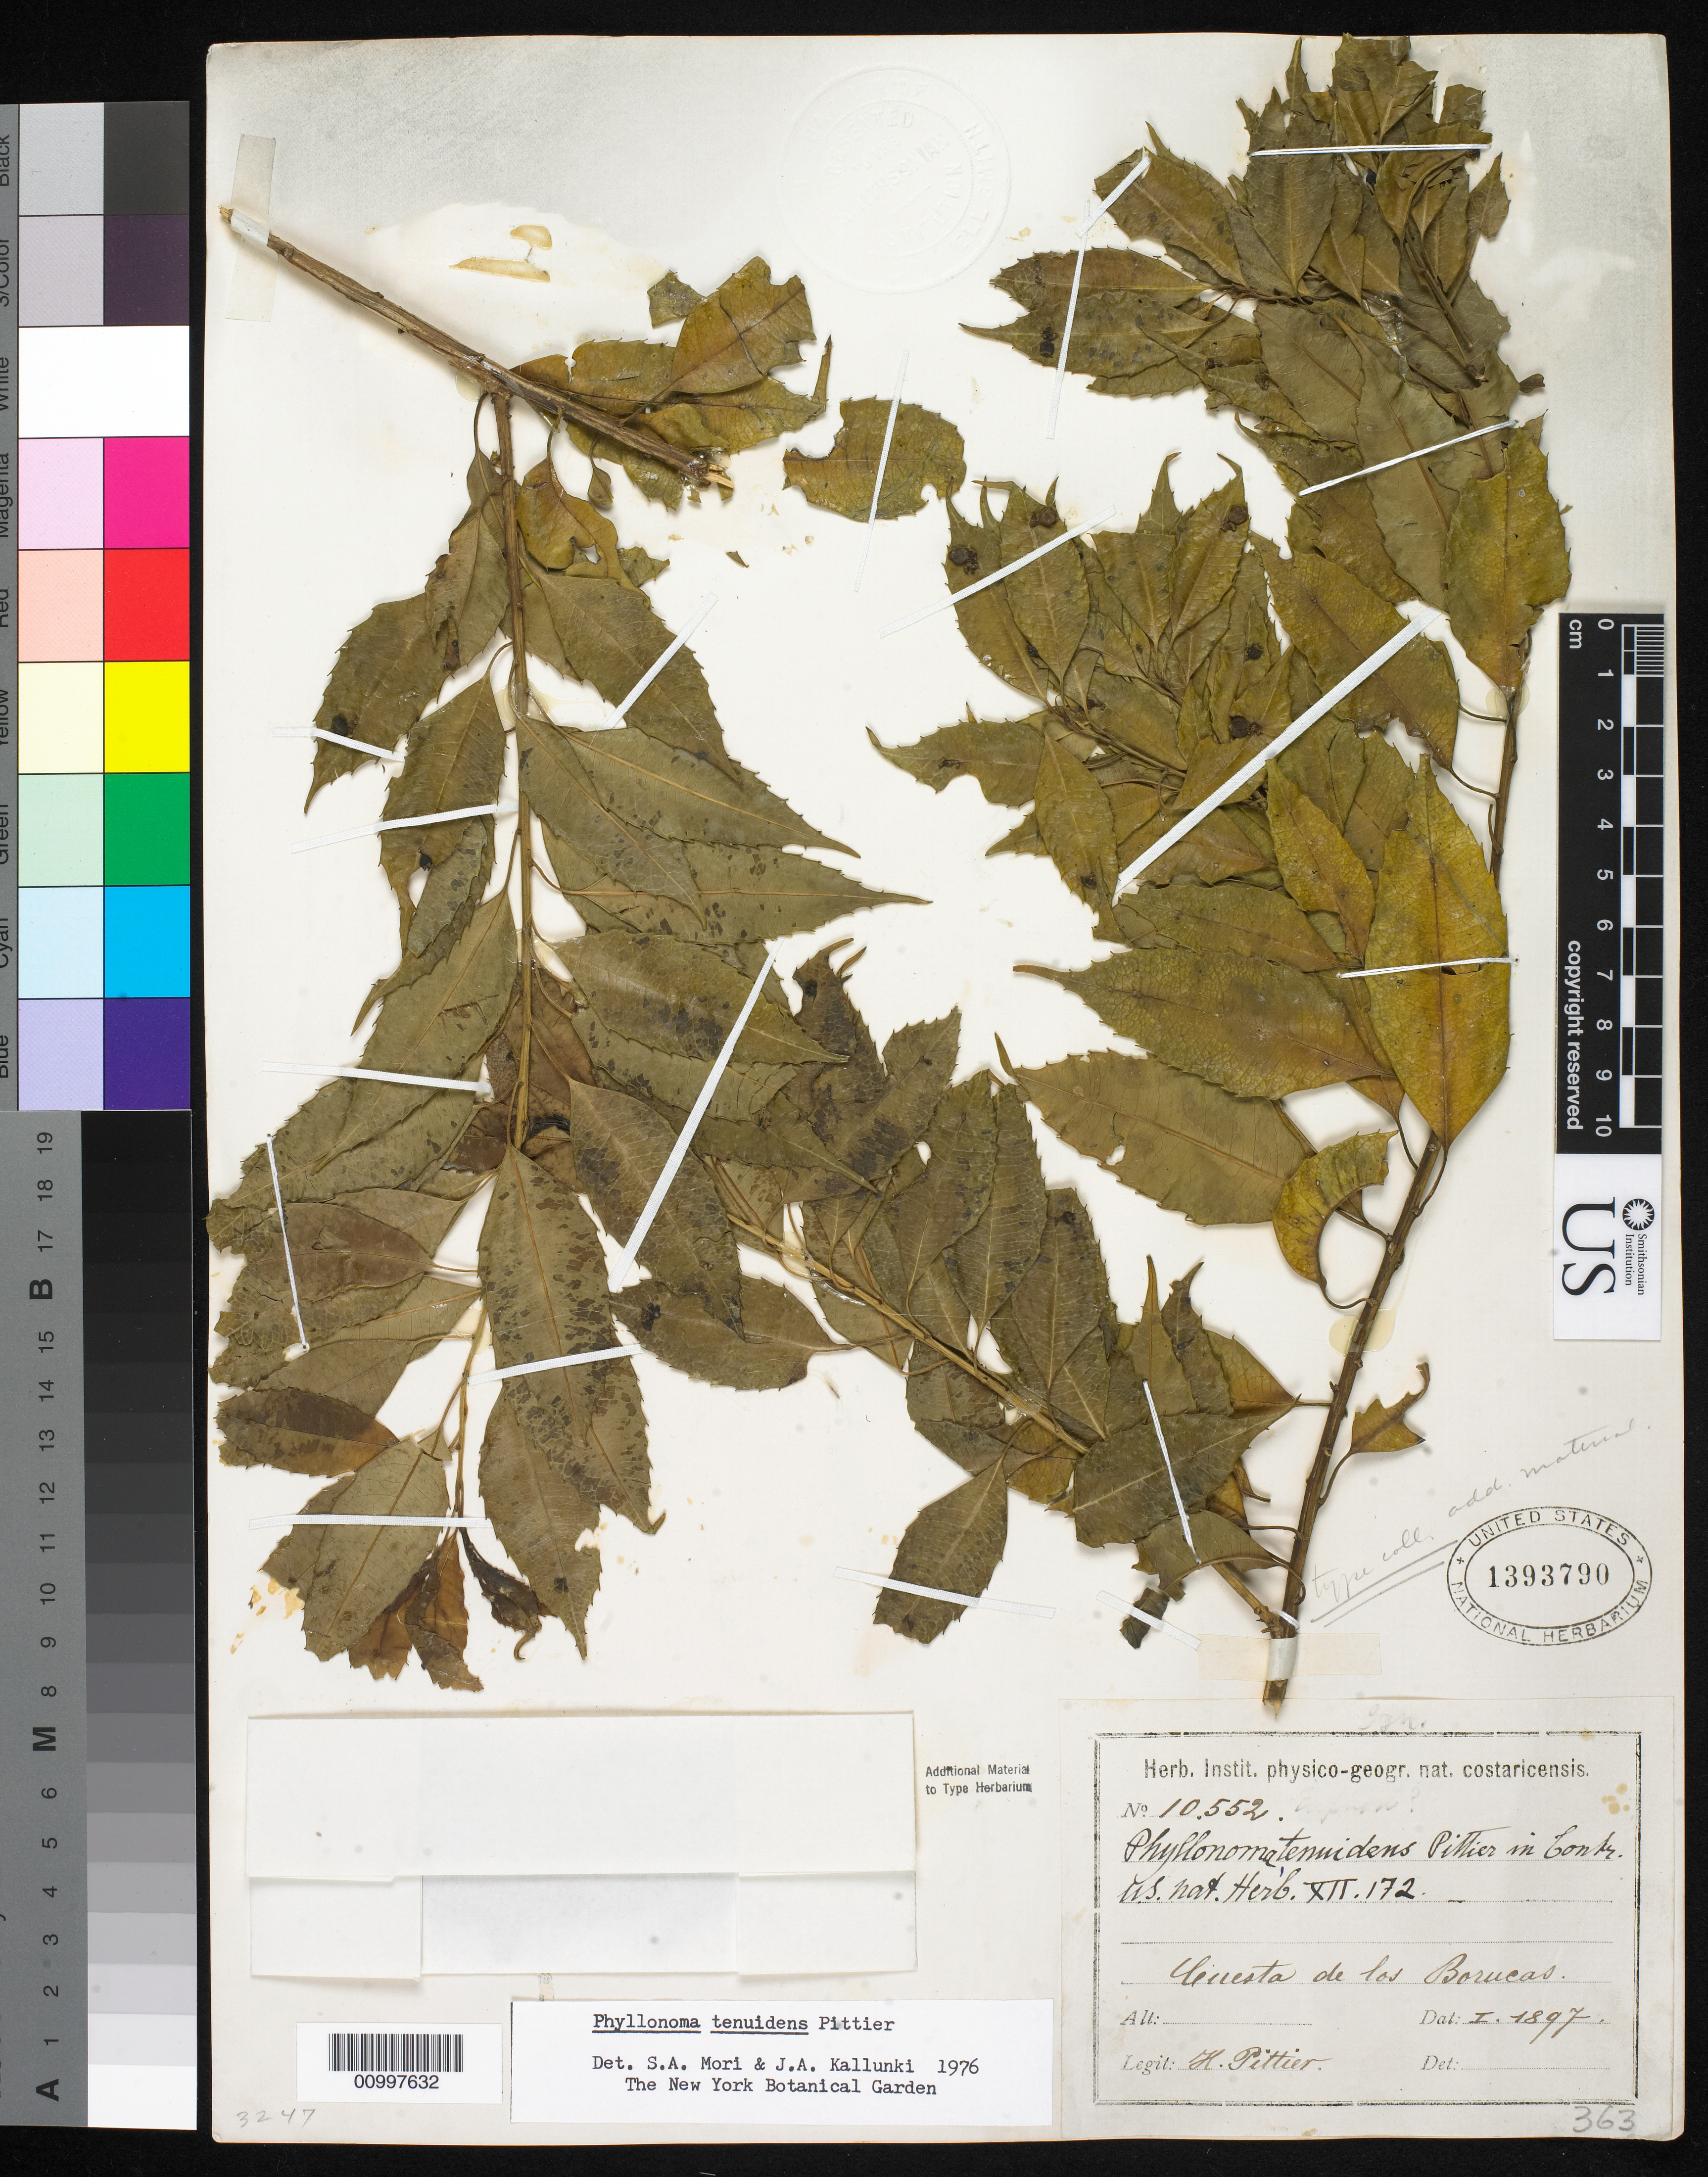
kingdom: Plantae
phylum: Tracheophyta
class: Magnoliopsida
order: Aquifoliales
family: Phyllonomaceae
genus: Phyllonoma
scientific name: Phyllonoma tenuidens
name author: Pittier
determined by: Mori, Scott A.; Kallunki, Jacquelyn A.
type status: Isotype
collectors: H. F. Pittier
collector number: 10552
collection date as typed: Jan 1897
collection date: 1897-01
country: Costa Rica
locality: Cuesta de los Borucas.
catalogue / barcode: US 1393790